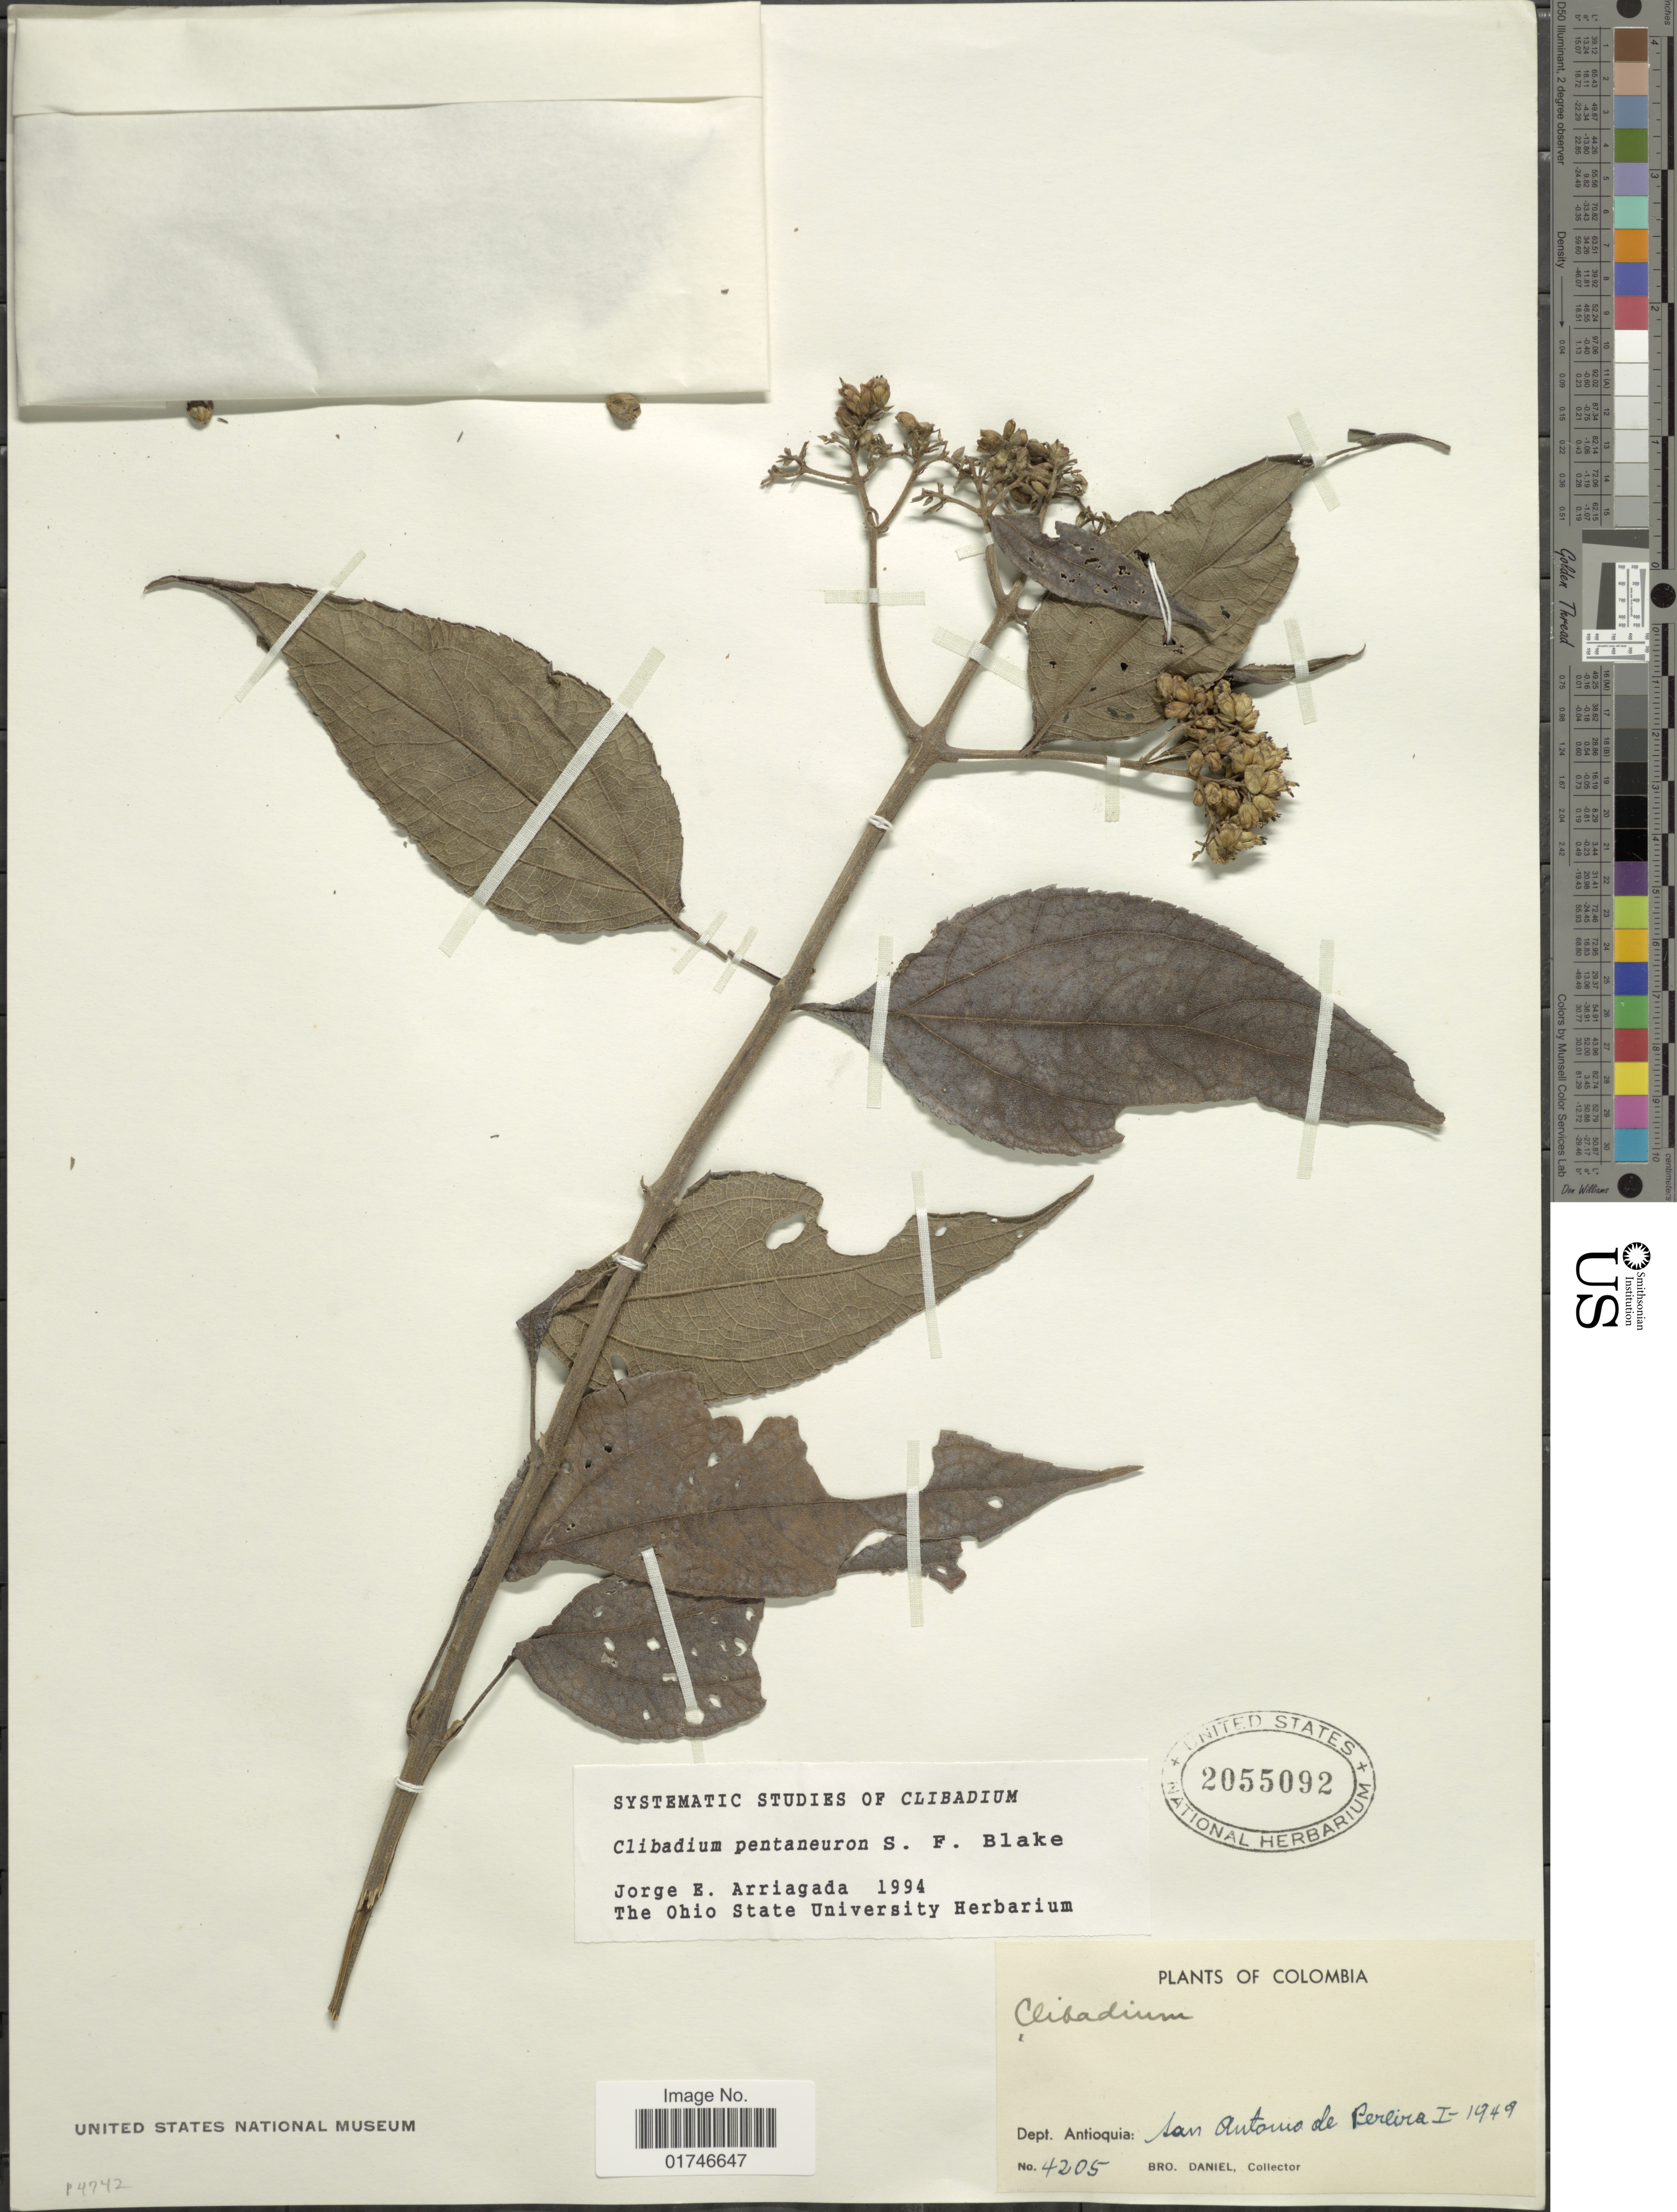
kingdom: Plantae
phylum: Tracheophyta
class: Magnoliopsida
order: Asterales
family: Asteraceae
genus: Clibadium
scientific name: Clibadium pileorubrum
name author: Cuatrec.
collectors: Bro. Daniel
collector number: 4205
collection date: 1949-01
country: Colombia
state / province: Antioquia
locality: Dept. Antioquia. San Antonio de Perlira.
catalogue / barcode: US 2055092